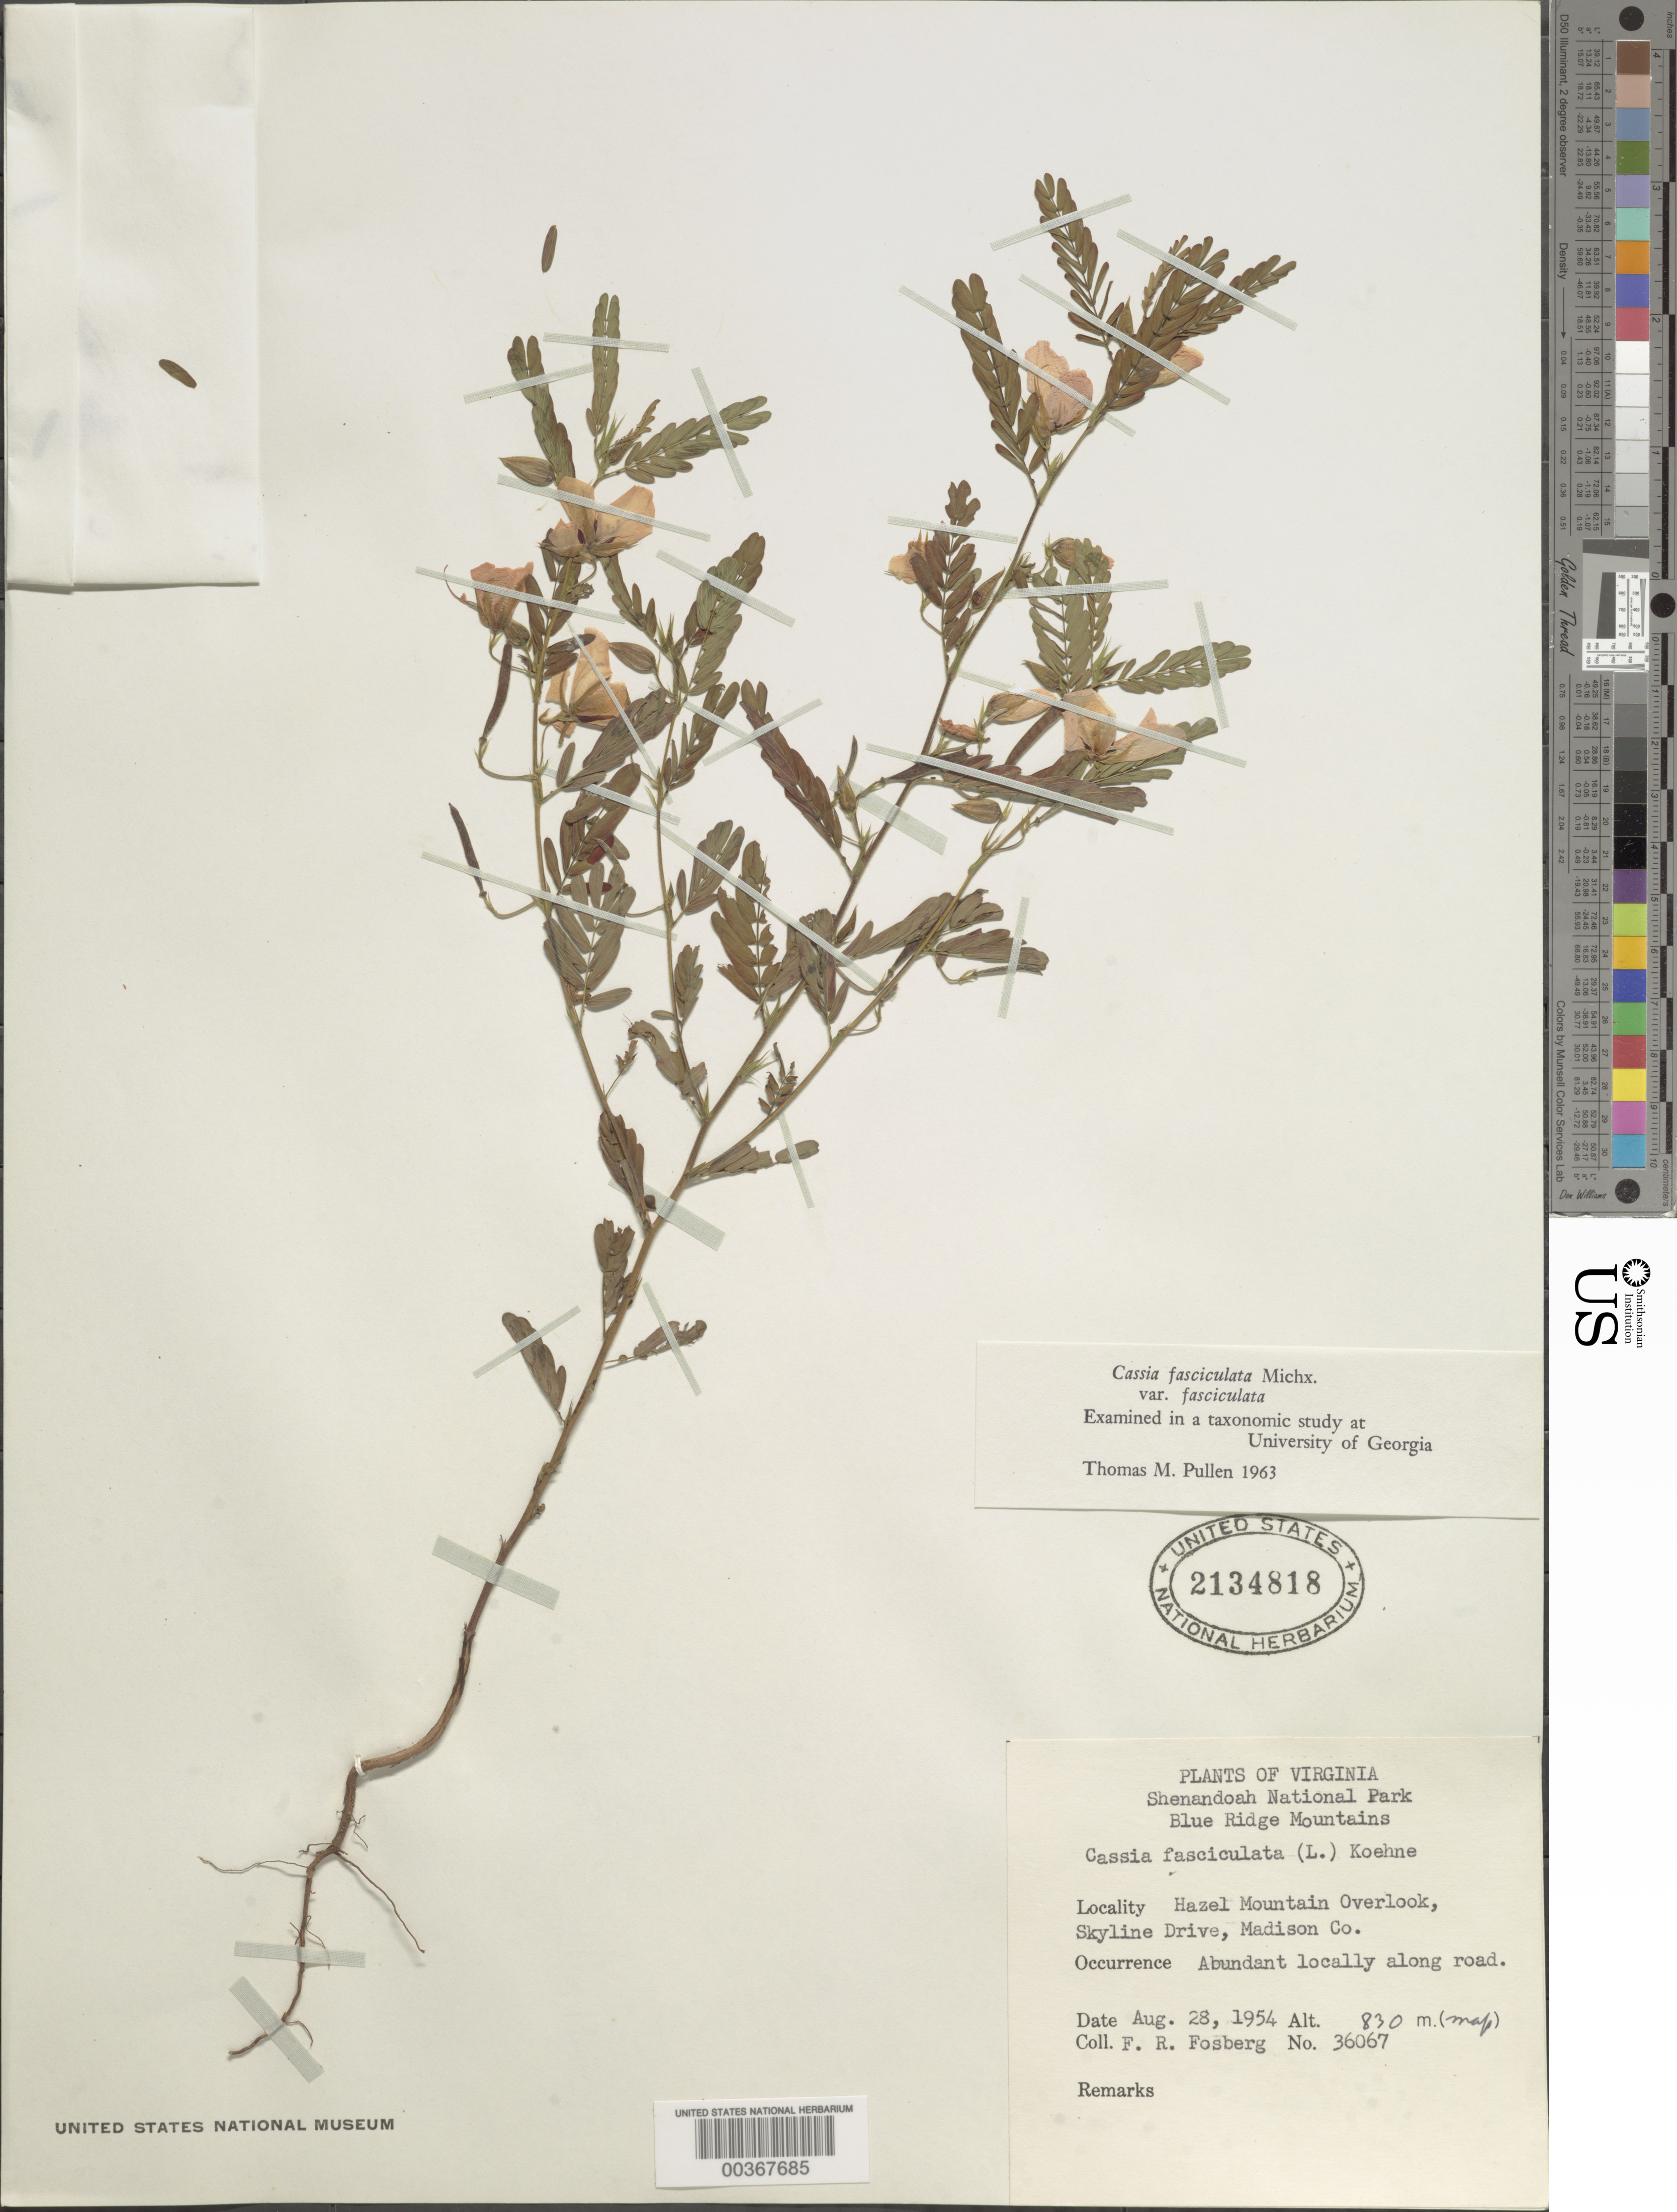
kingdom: Plantae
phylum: Tracheophyta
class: Magnoliopsida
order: Fabales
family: Fabaceae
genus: Chamaecrista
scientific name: Chamaecrista fasciculata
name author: (Michx.) Greene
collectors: F. R. Fosberg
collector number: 36067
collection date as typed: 28 Aug 1954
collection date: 1954-08-28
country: United States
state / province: Virginia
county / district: Madison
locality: Hazel mountain overlook, skyline drive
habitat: Along road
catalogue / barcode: US 2134818